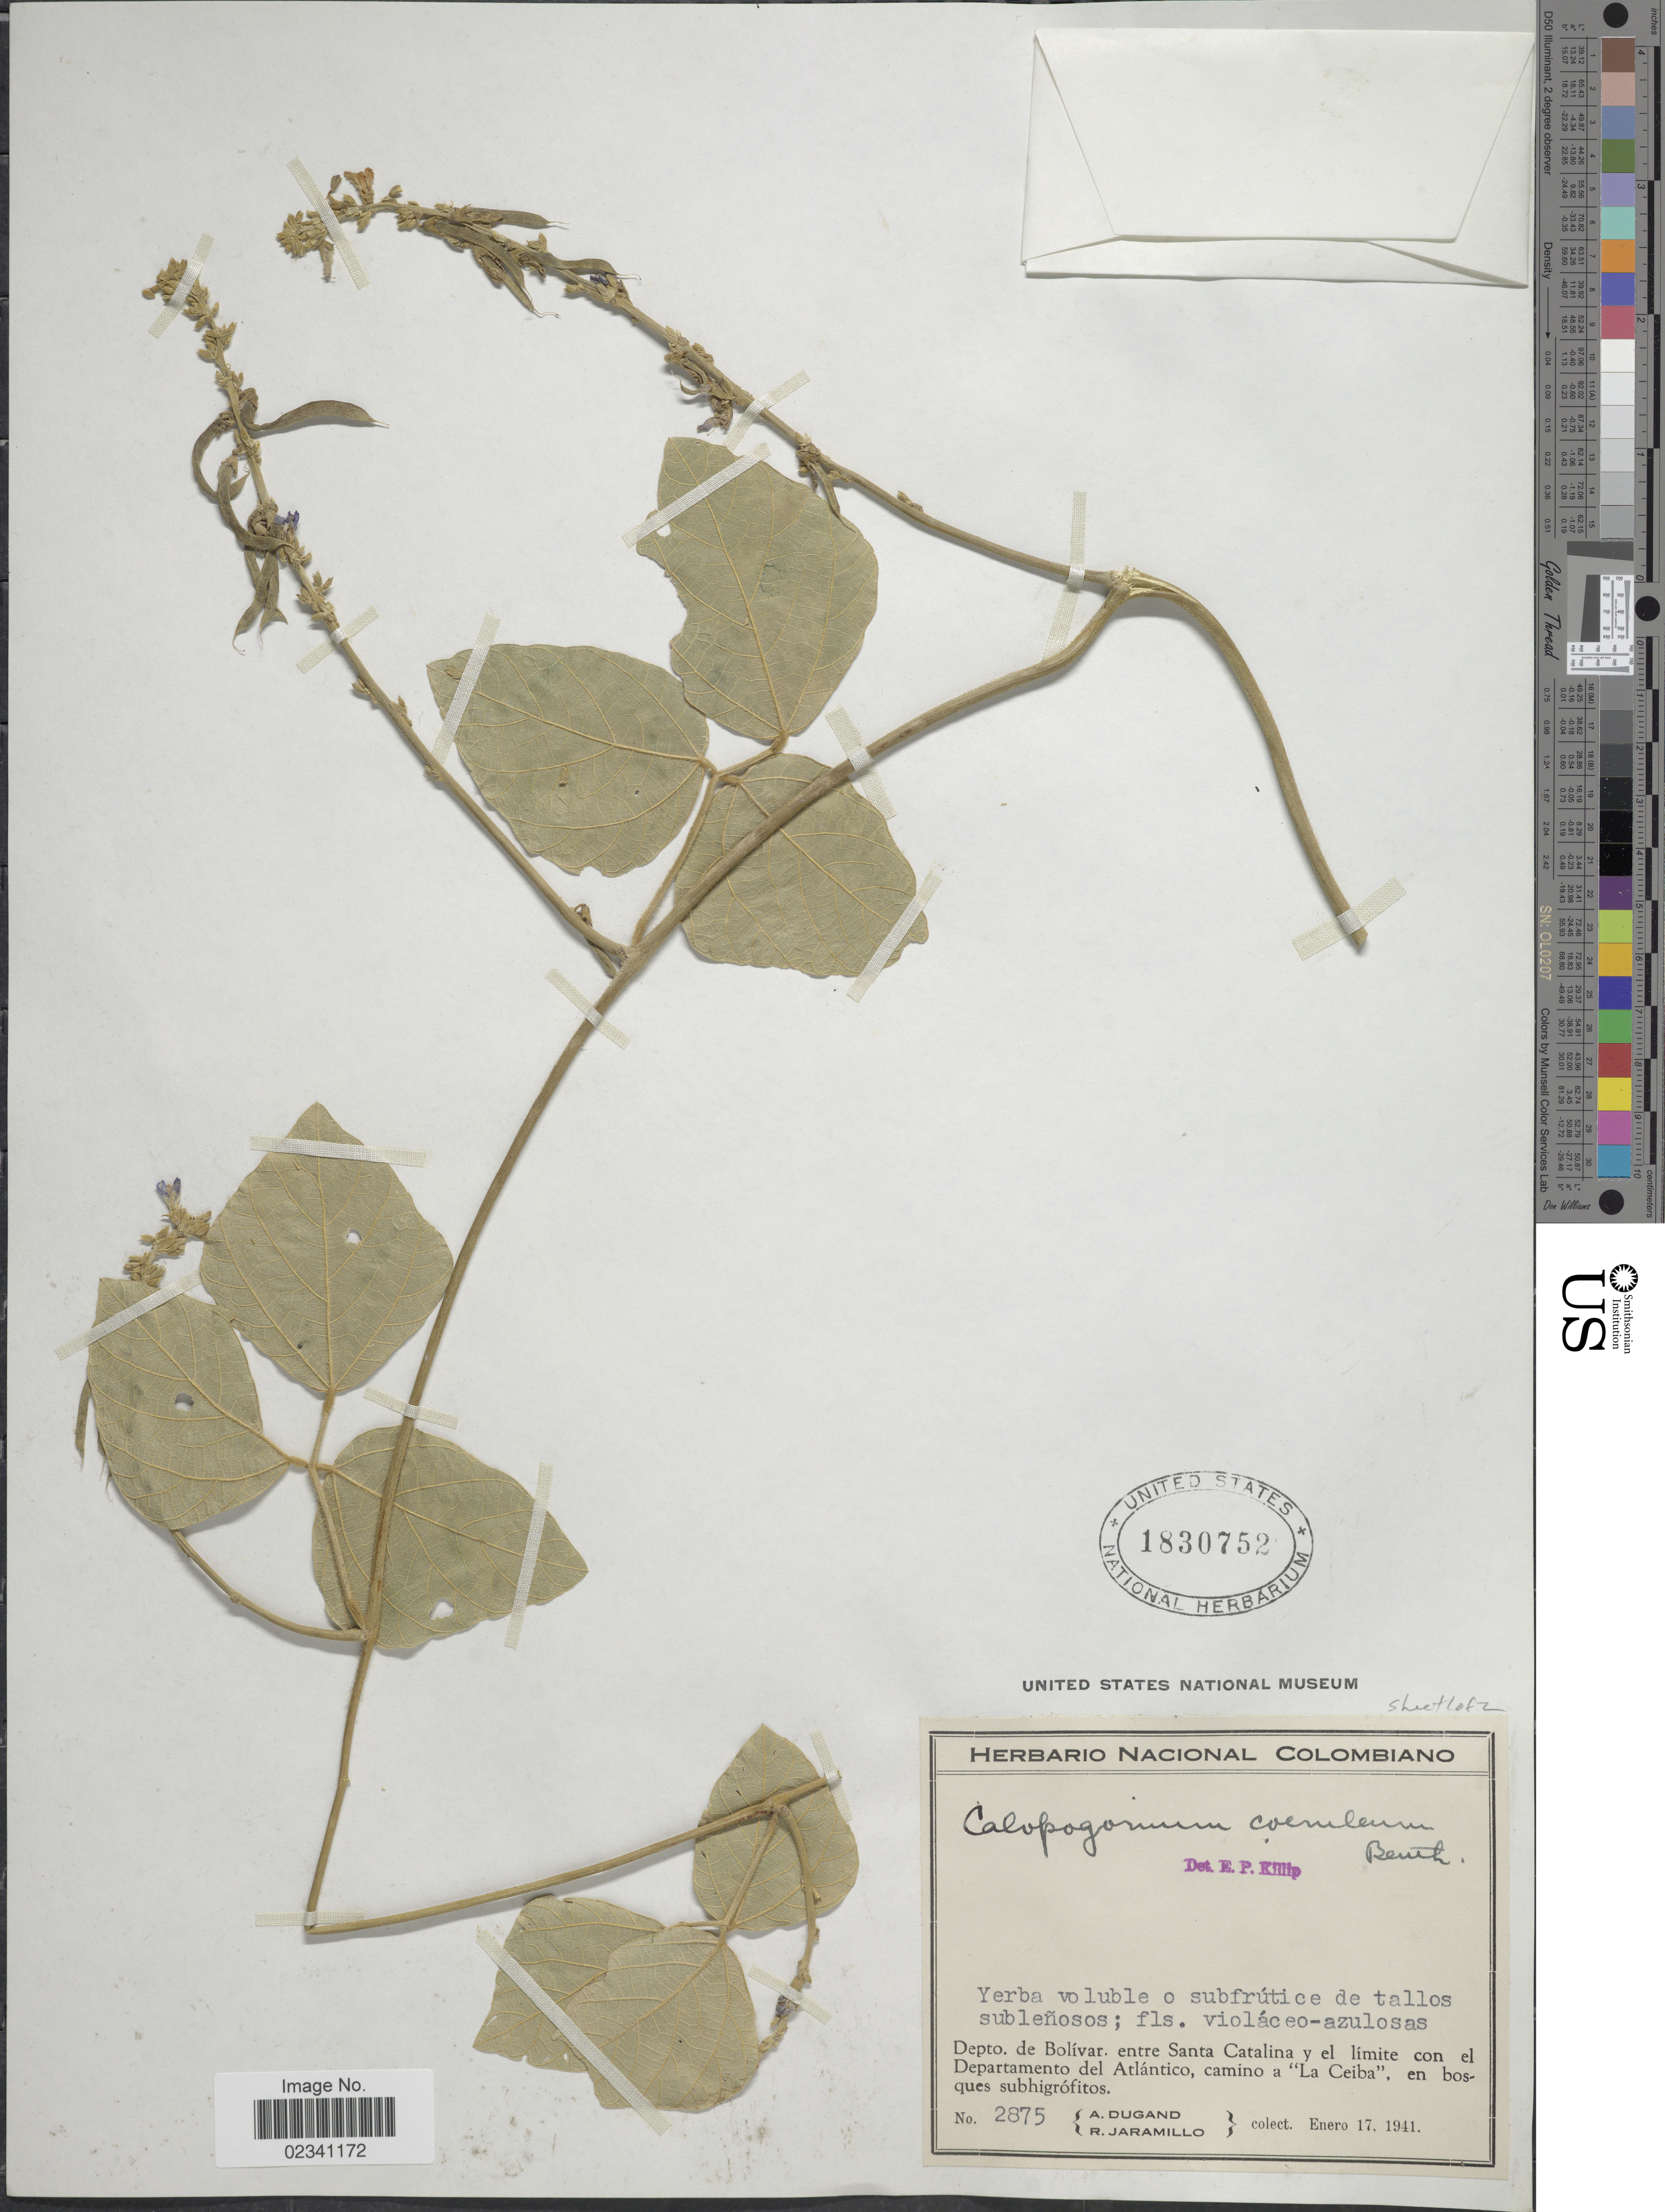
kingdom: Plantae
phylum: Tracheophyta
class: Magnoliopsida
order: Fabales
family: Fabaceae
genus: Calopogonium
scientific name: Calopogonium caeruleum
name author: (Benth.) C. Wright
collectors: A. Dugand & R. Jaramillo M.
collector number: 2875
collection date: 1941-01-17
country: Colombia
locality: Depto. de Bolivar. entre Santa Catalina y el limite con el Departamento del Atlantico, camino a "La Ceiba", en bosques subhigrofitos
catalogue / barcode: US 1830752